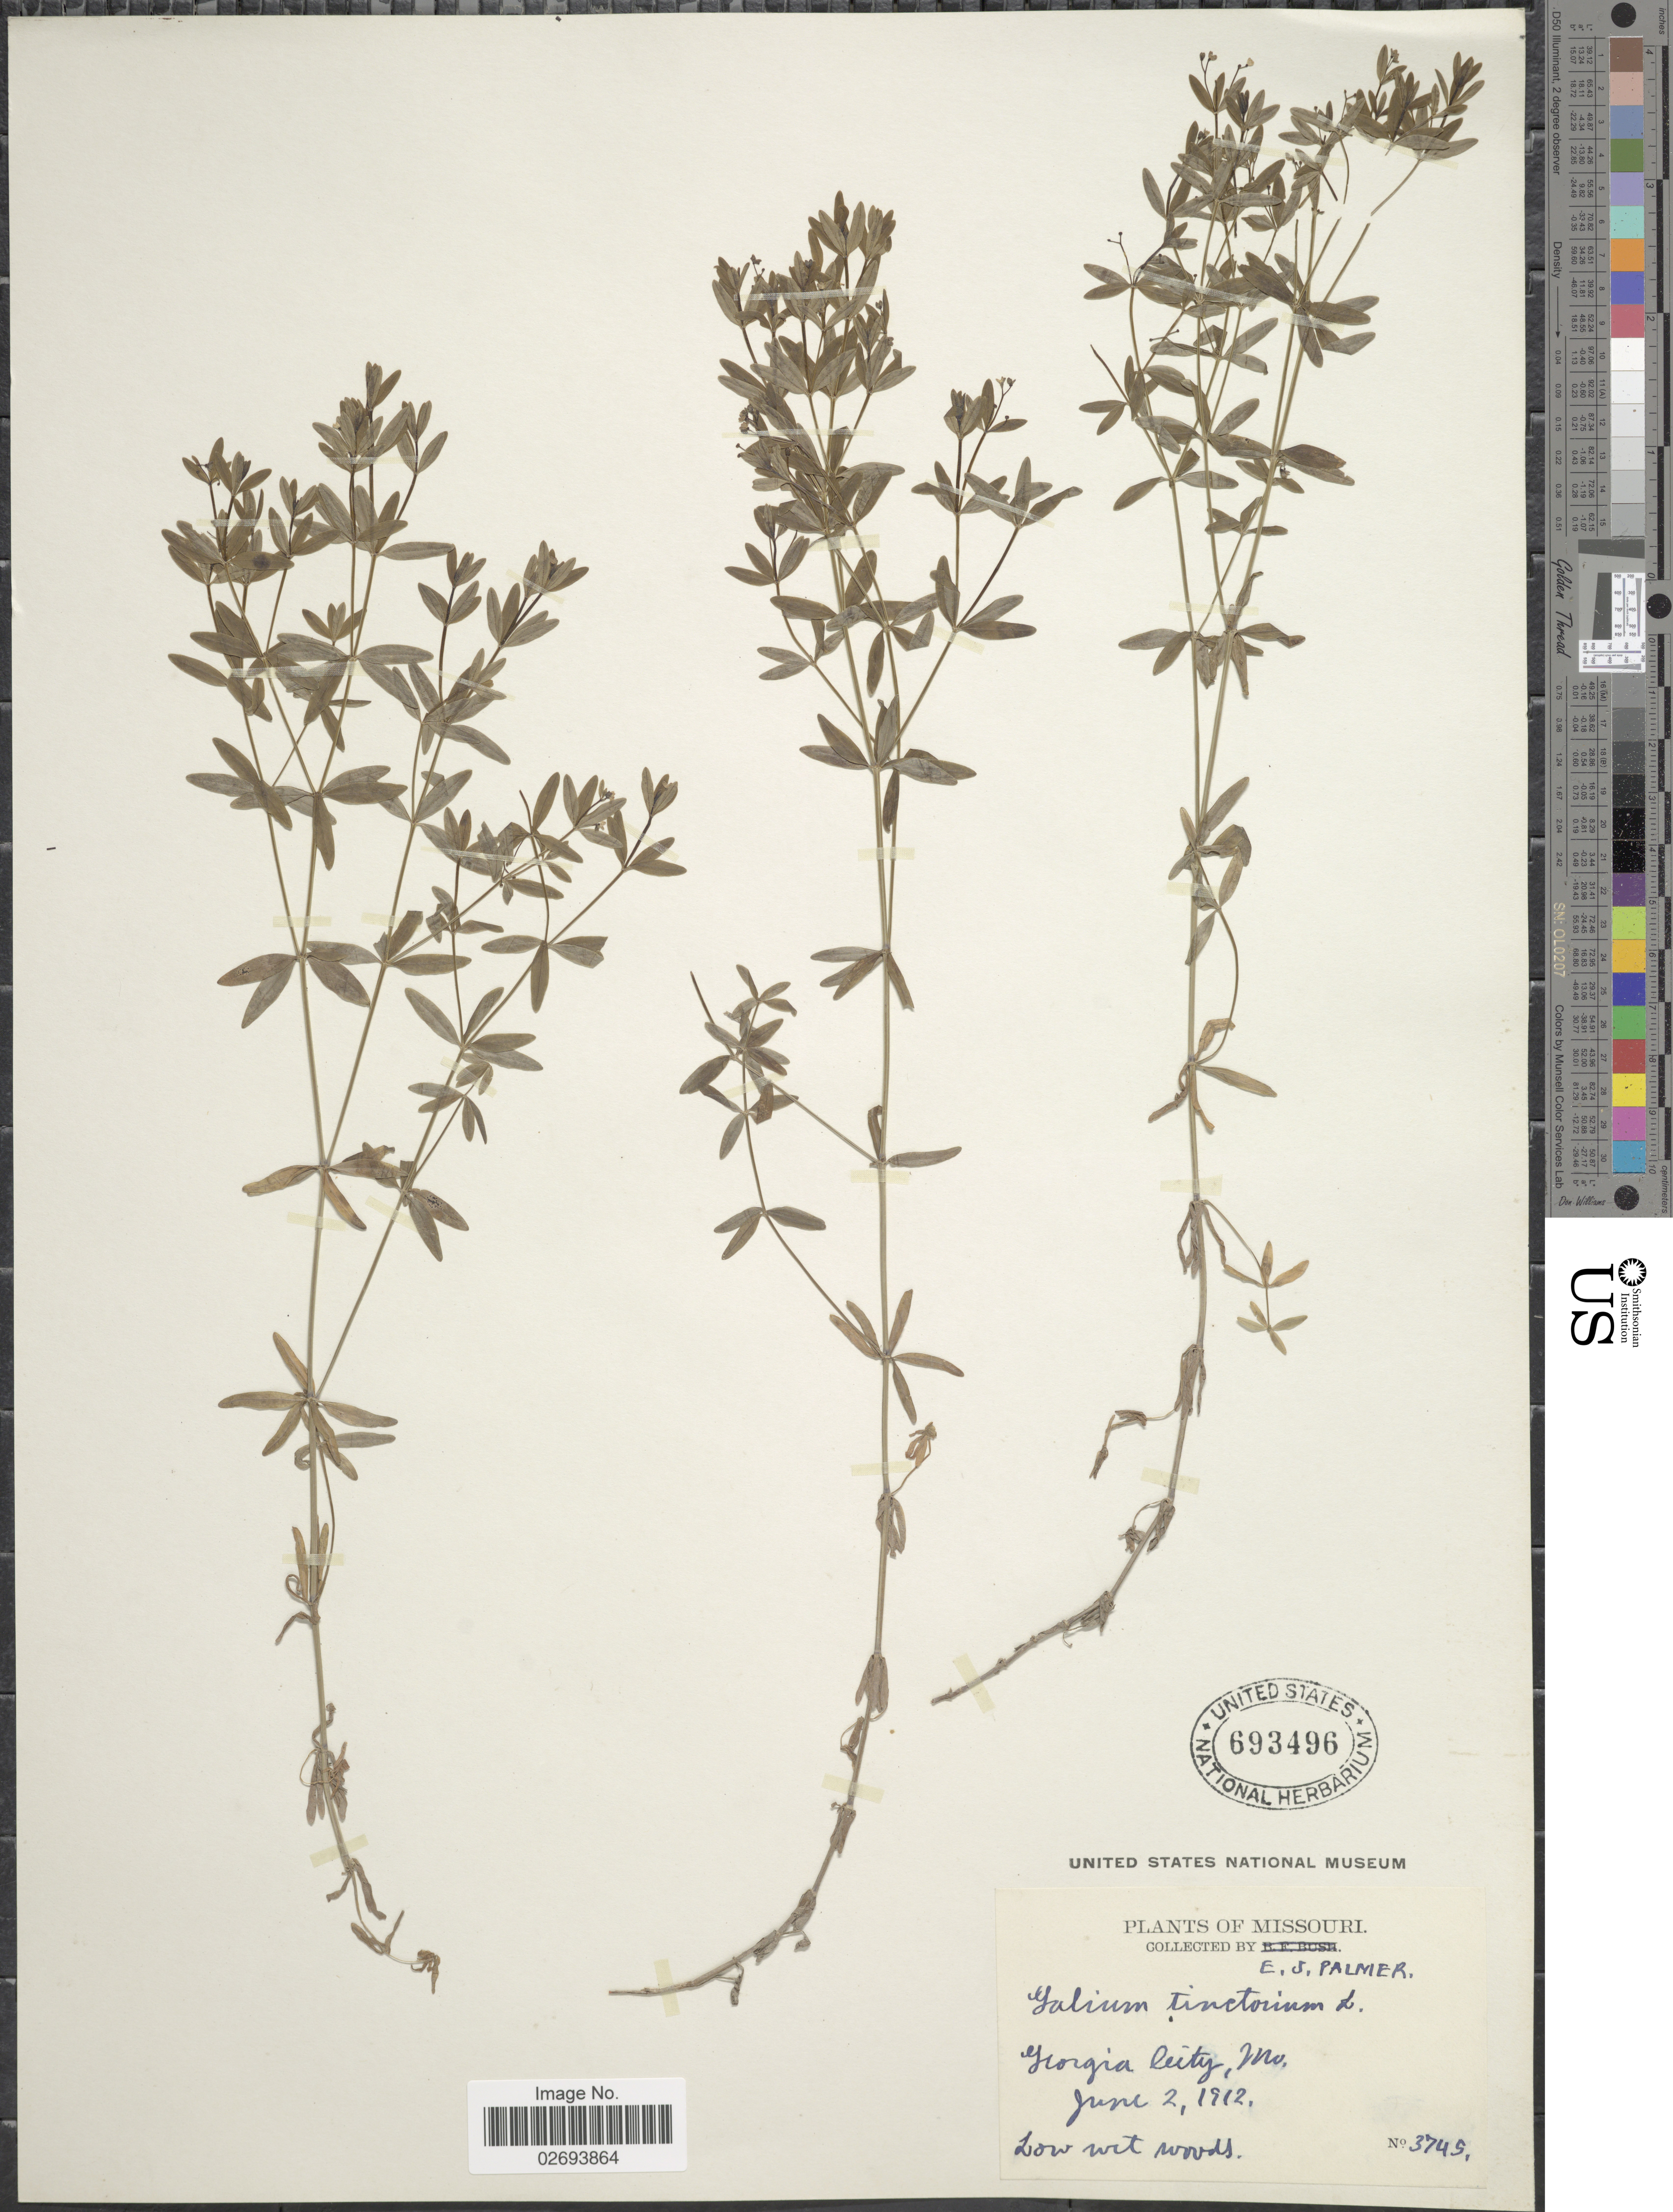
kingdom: Plantae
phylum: Tracheophyta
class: Magnoliopsida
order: Gentianales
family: Rubiaceae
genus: Galium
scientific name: Galium tinctorium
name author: (L.) Scop.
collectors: E. J. Palmer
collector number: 3745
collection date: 1912-06-02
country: United States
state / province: Missouri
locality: Georgia City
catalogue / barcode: US 693496